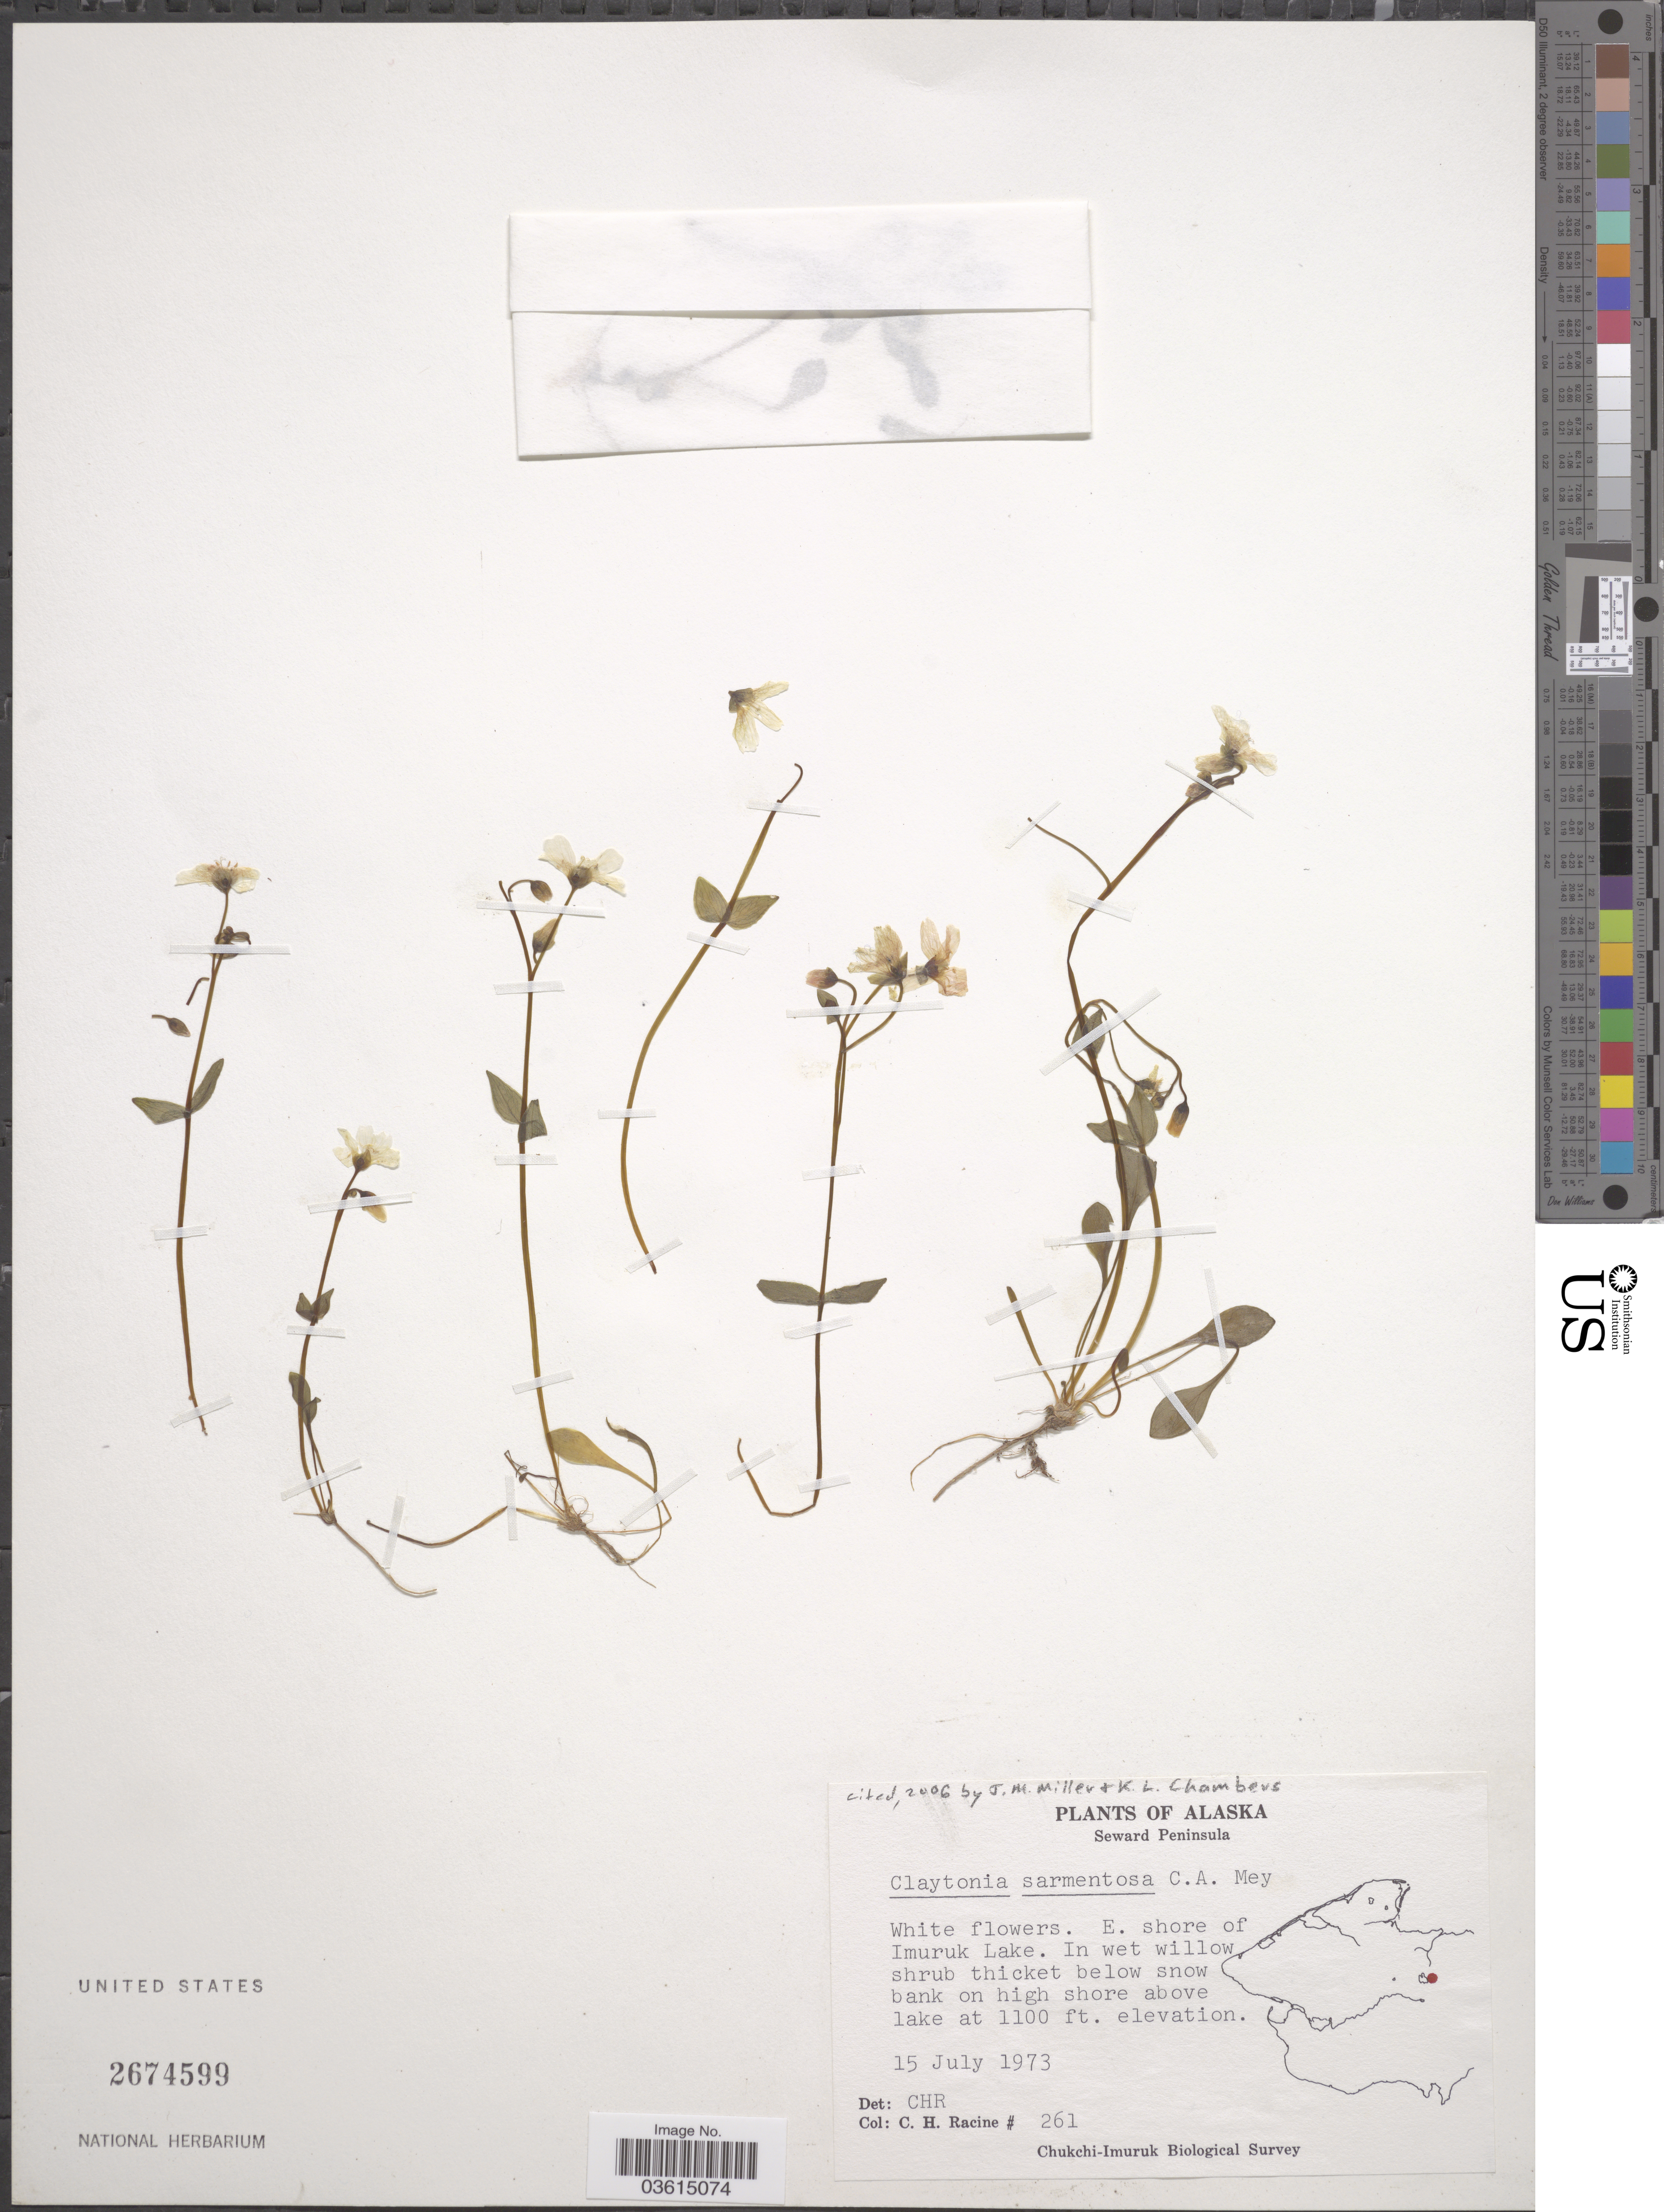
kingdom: Plantae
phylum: Tracheophyta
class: Magnoliopsida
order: Caryophyllales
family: Montiaceae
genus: Claytonia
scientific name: Claytonia sarmentosa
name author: C.A. Mey.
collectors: C. Racine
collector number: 261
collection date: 1973-07-15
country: United States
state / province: Alaska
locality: Seward Peninsula. E. shore of Imuruk Lake.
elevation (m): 335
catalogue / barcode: US 2674599